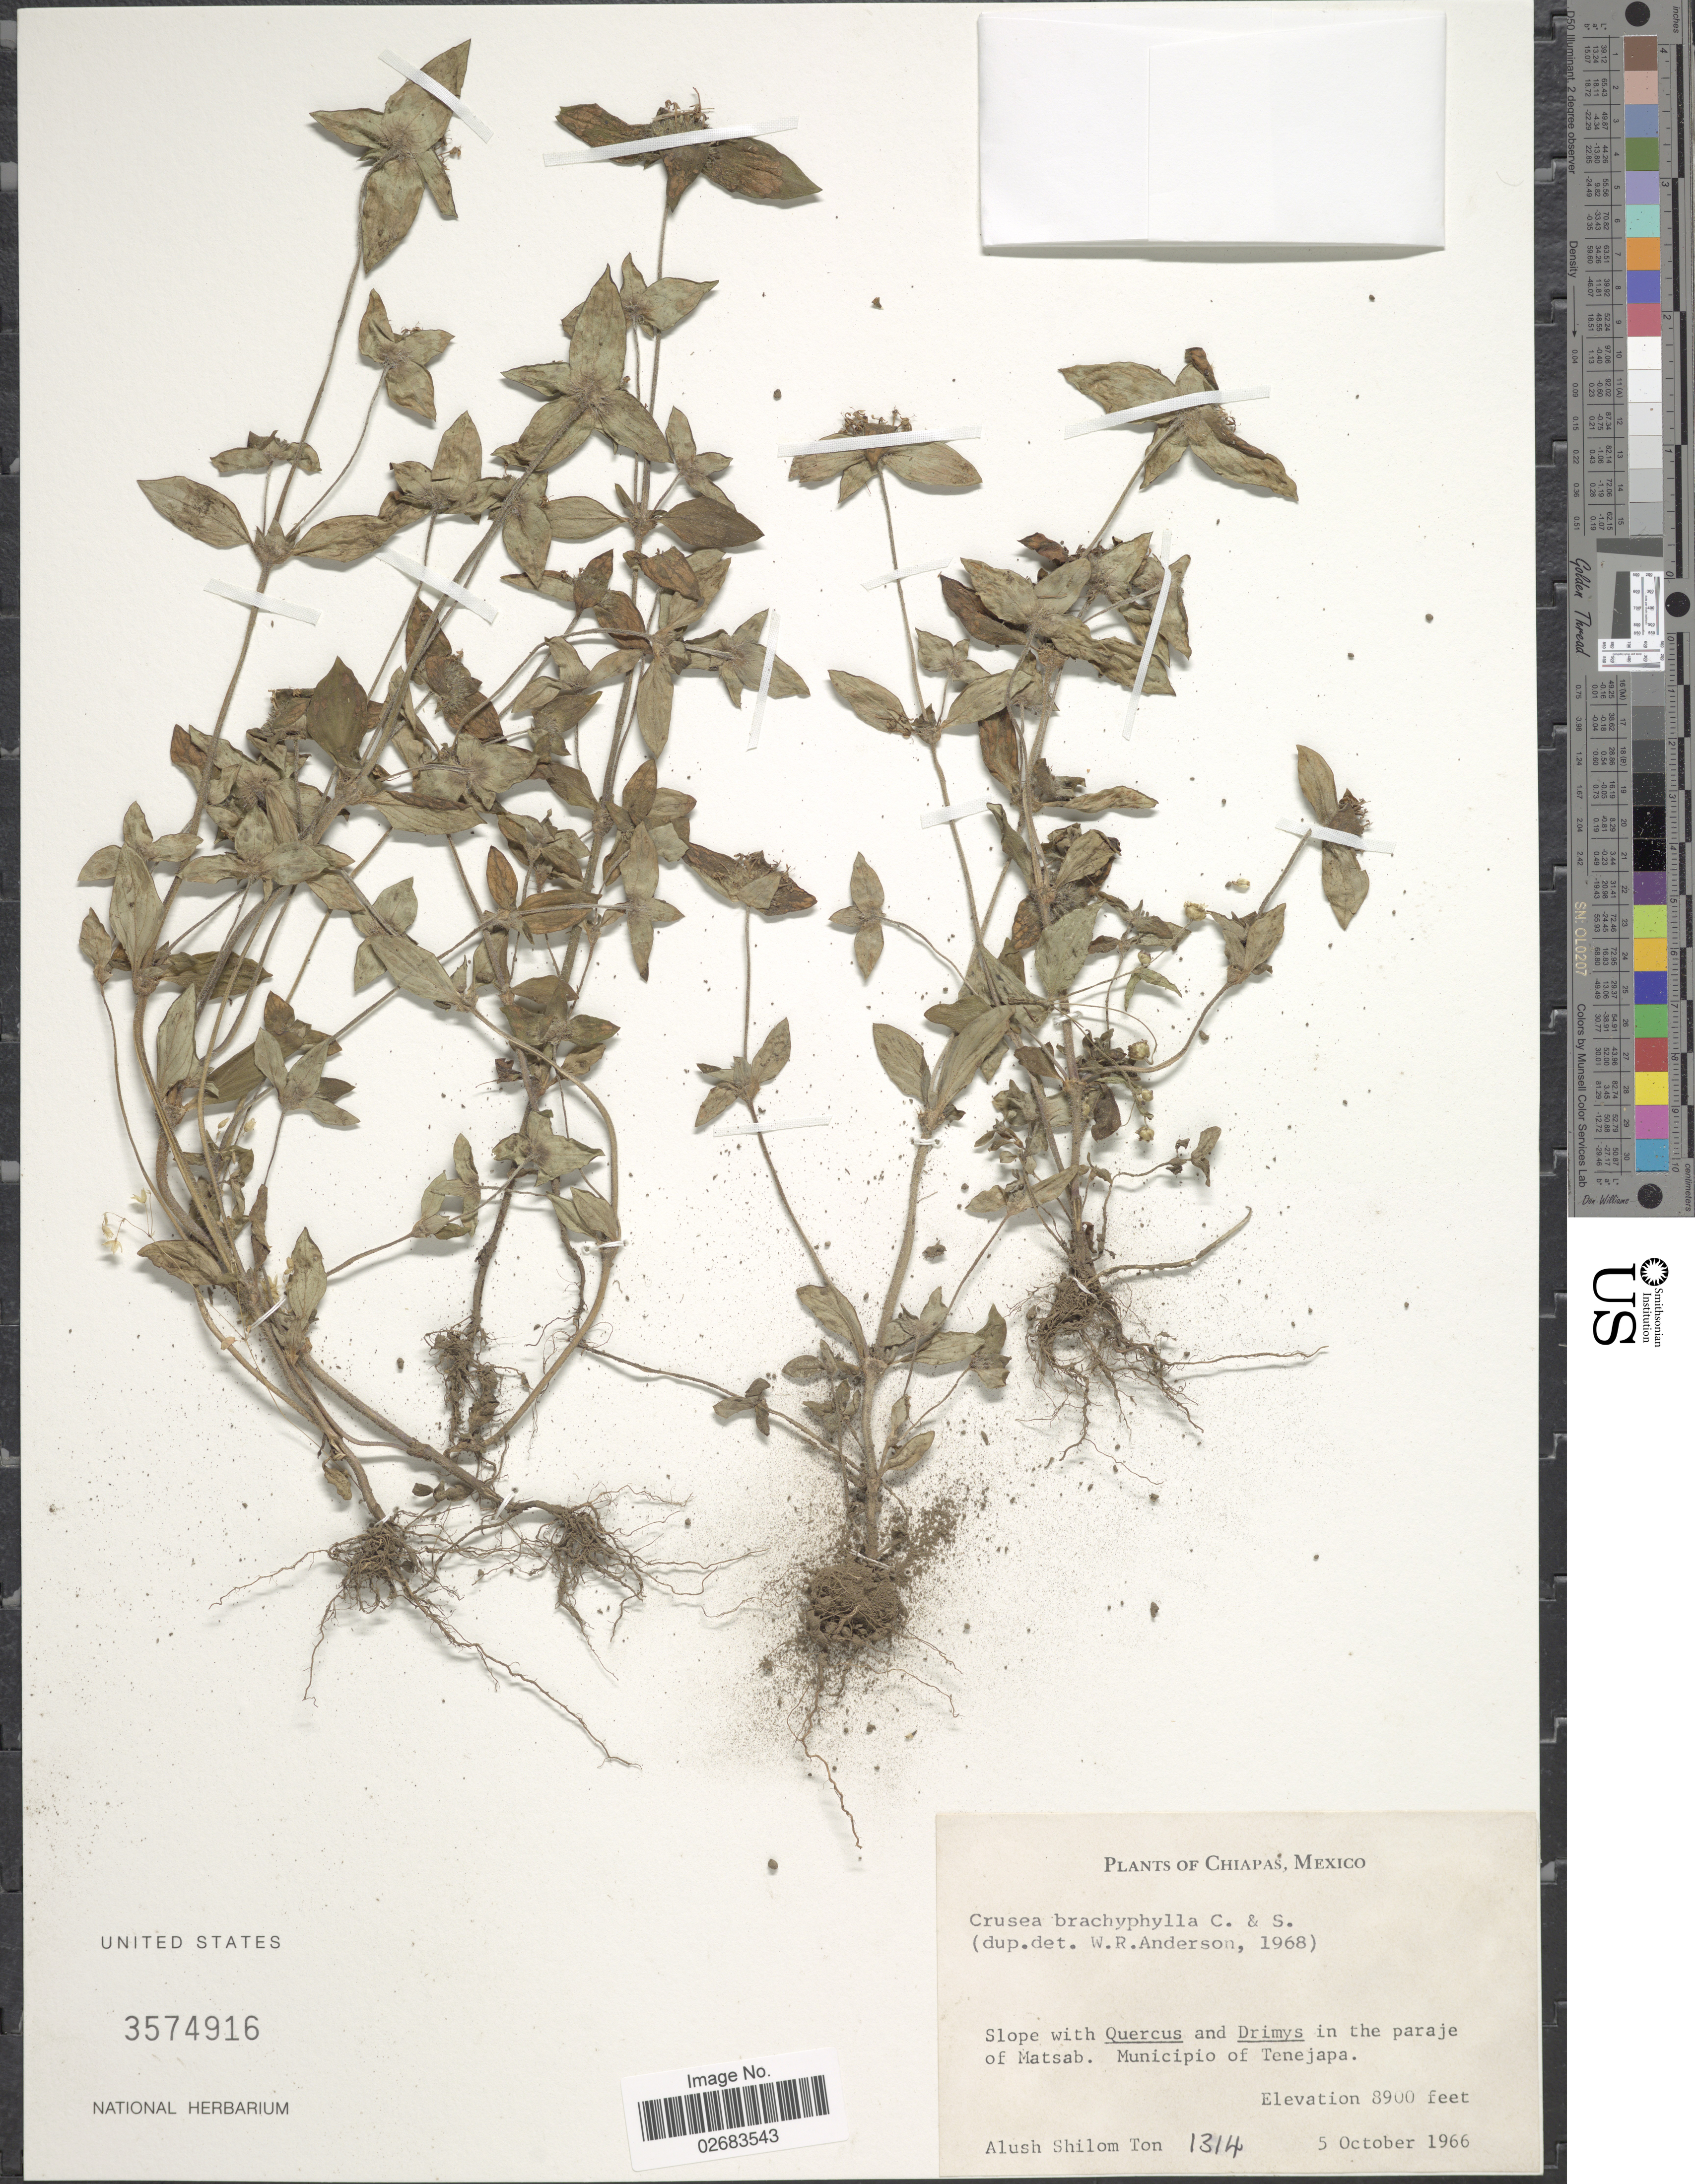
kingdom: Plantae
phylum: Tracheophyta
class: Magnoliopsida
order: Gentianales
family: Rubiaceae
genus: Crusea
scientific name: Crusea calcicola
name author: Greenm.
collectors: A. M. Ton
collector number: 1314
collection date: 1966-10-05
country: Mexico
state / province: Chiapas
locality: In the paraje of Matsab. Municipio of Tenejapa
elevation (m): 2713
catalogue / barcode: US 3574916